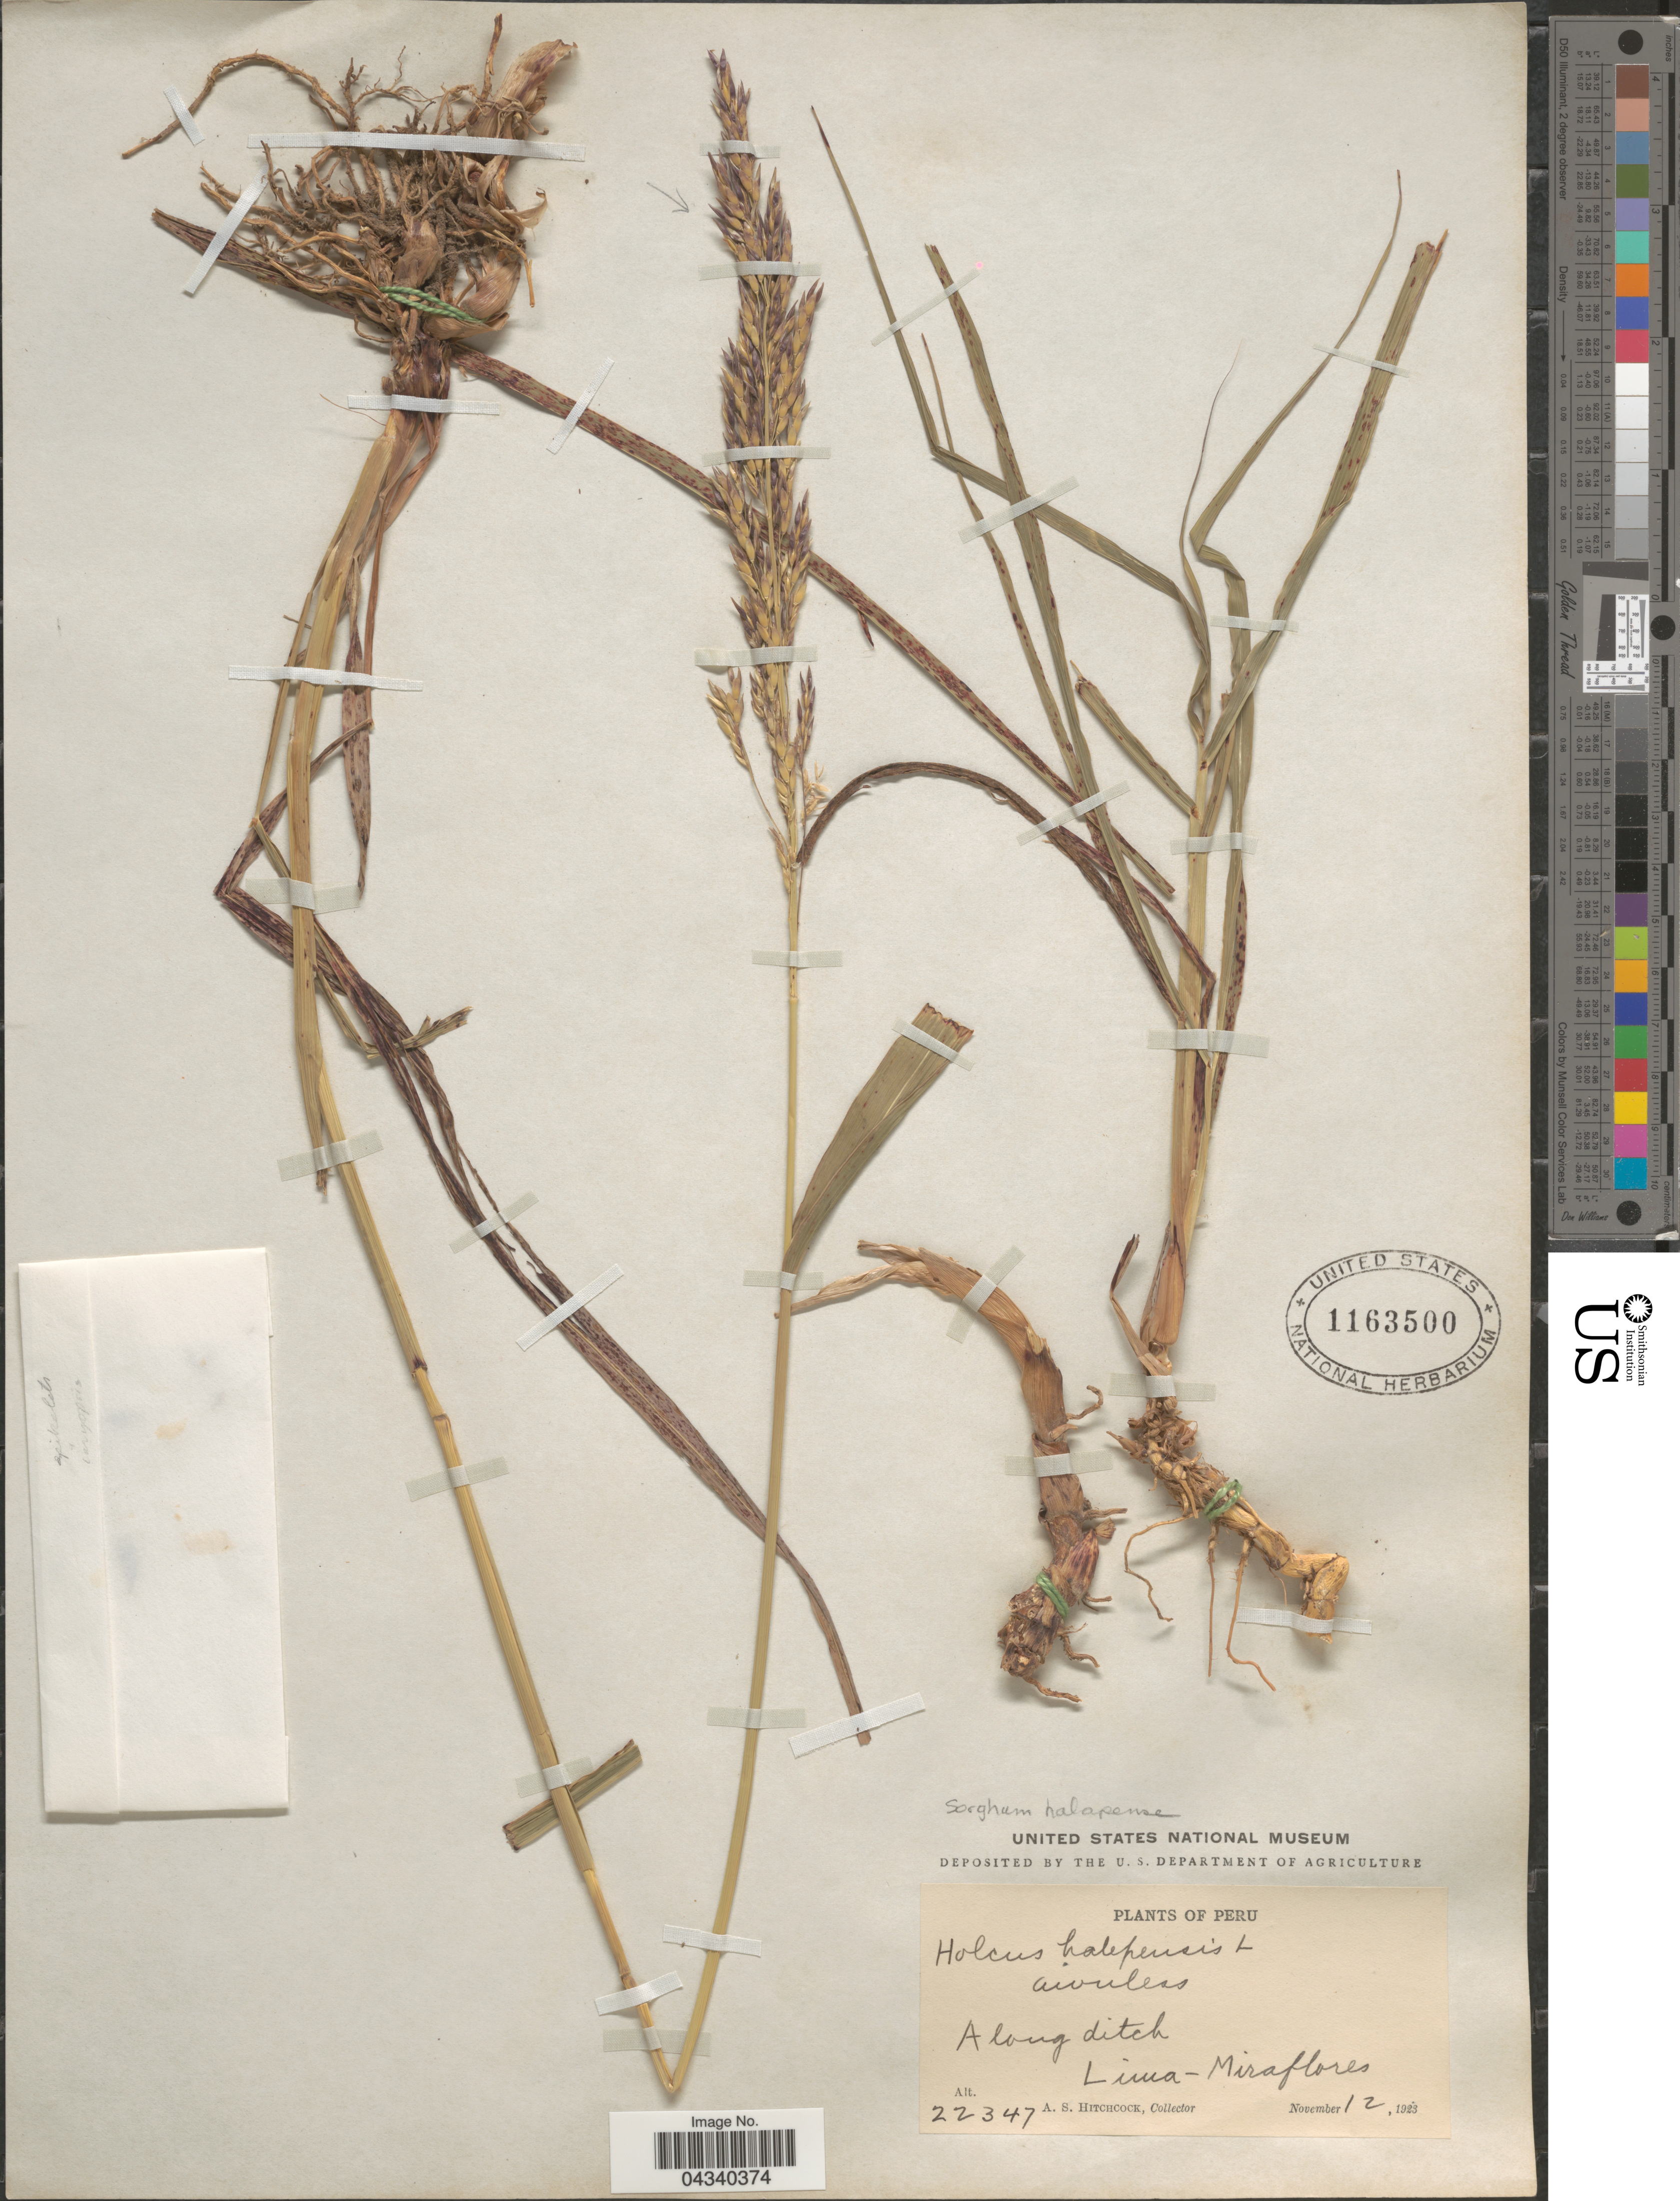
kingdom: Plantae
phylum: Tracheophyta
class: Liliopsida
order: Poales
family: Poaceae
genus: Sorghum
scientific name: Sorghum halepense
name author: (L.) Pers.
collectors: A. S. Hitchcock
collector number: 22347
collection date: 1923-11-12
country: Peru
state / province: Lima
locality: Along ditch. Lima-Miraflores.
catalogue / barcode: US 1163500